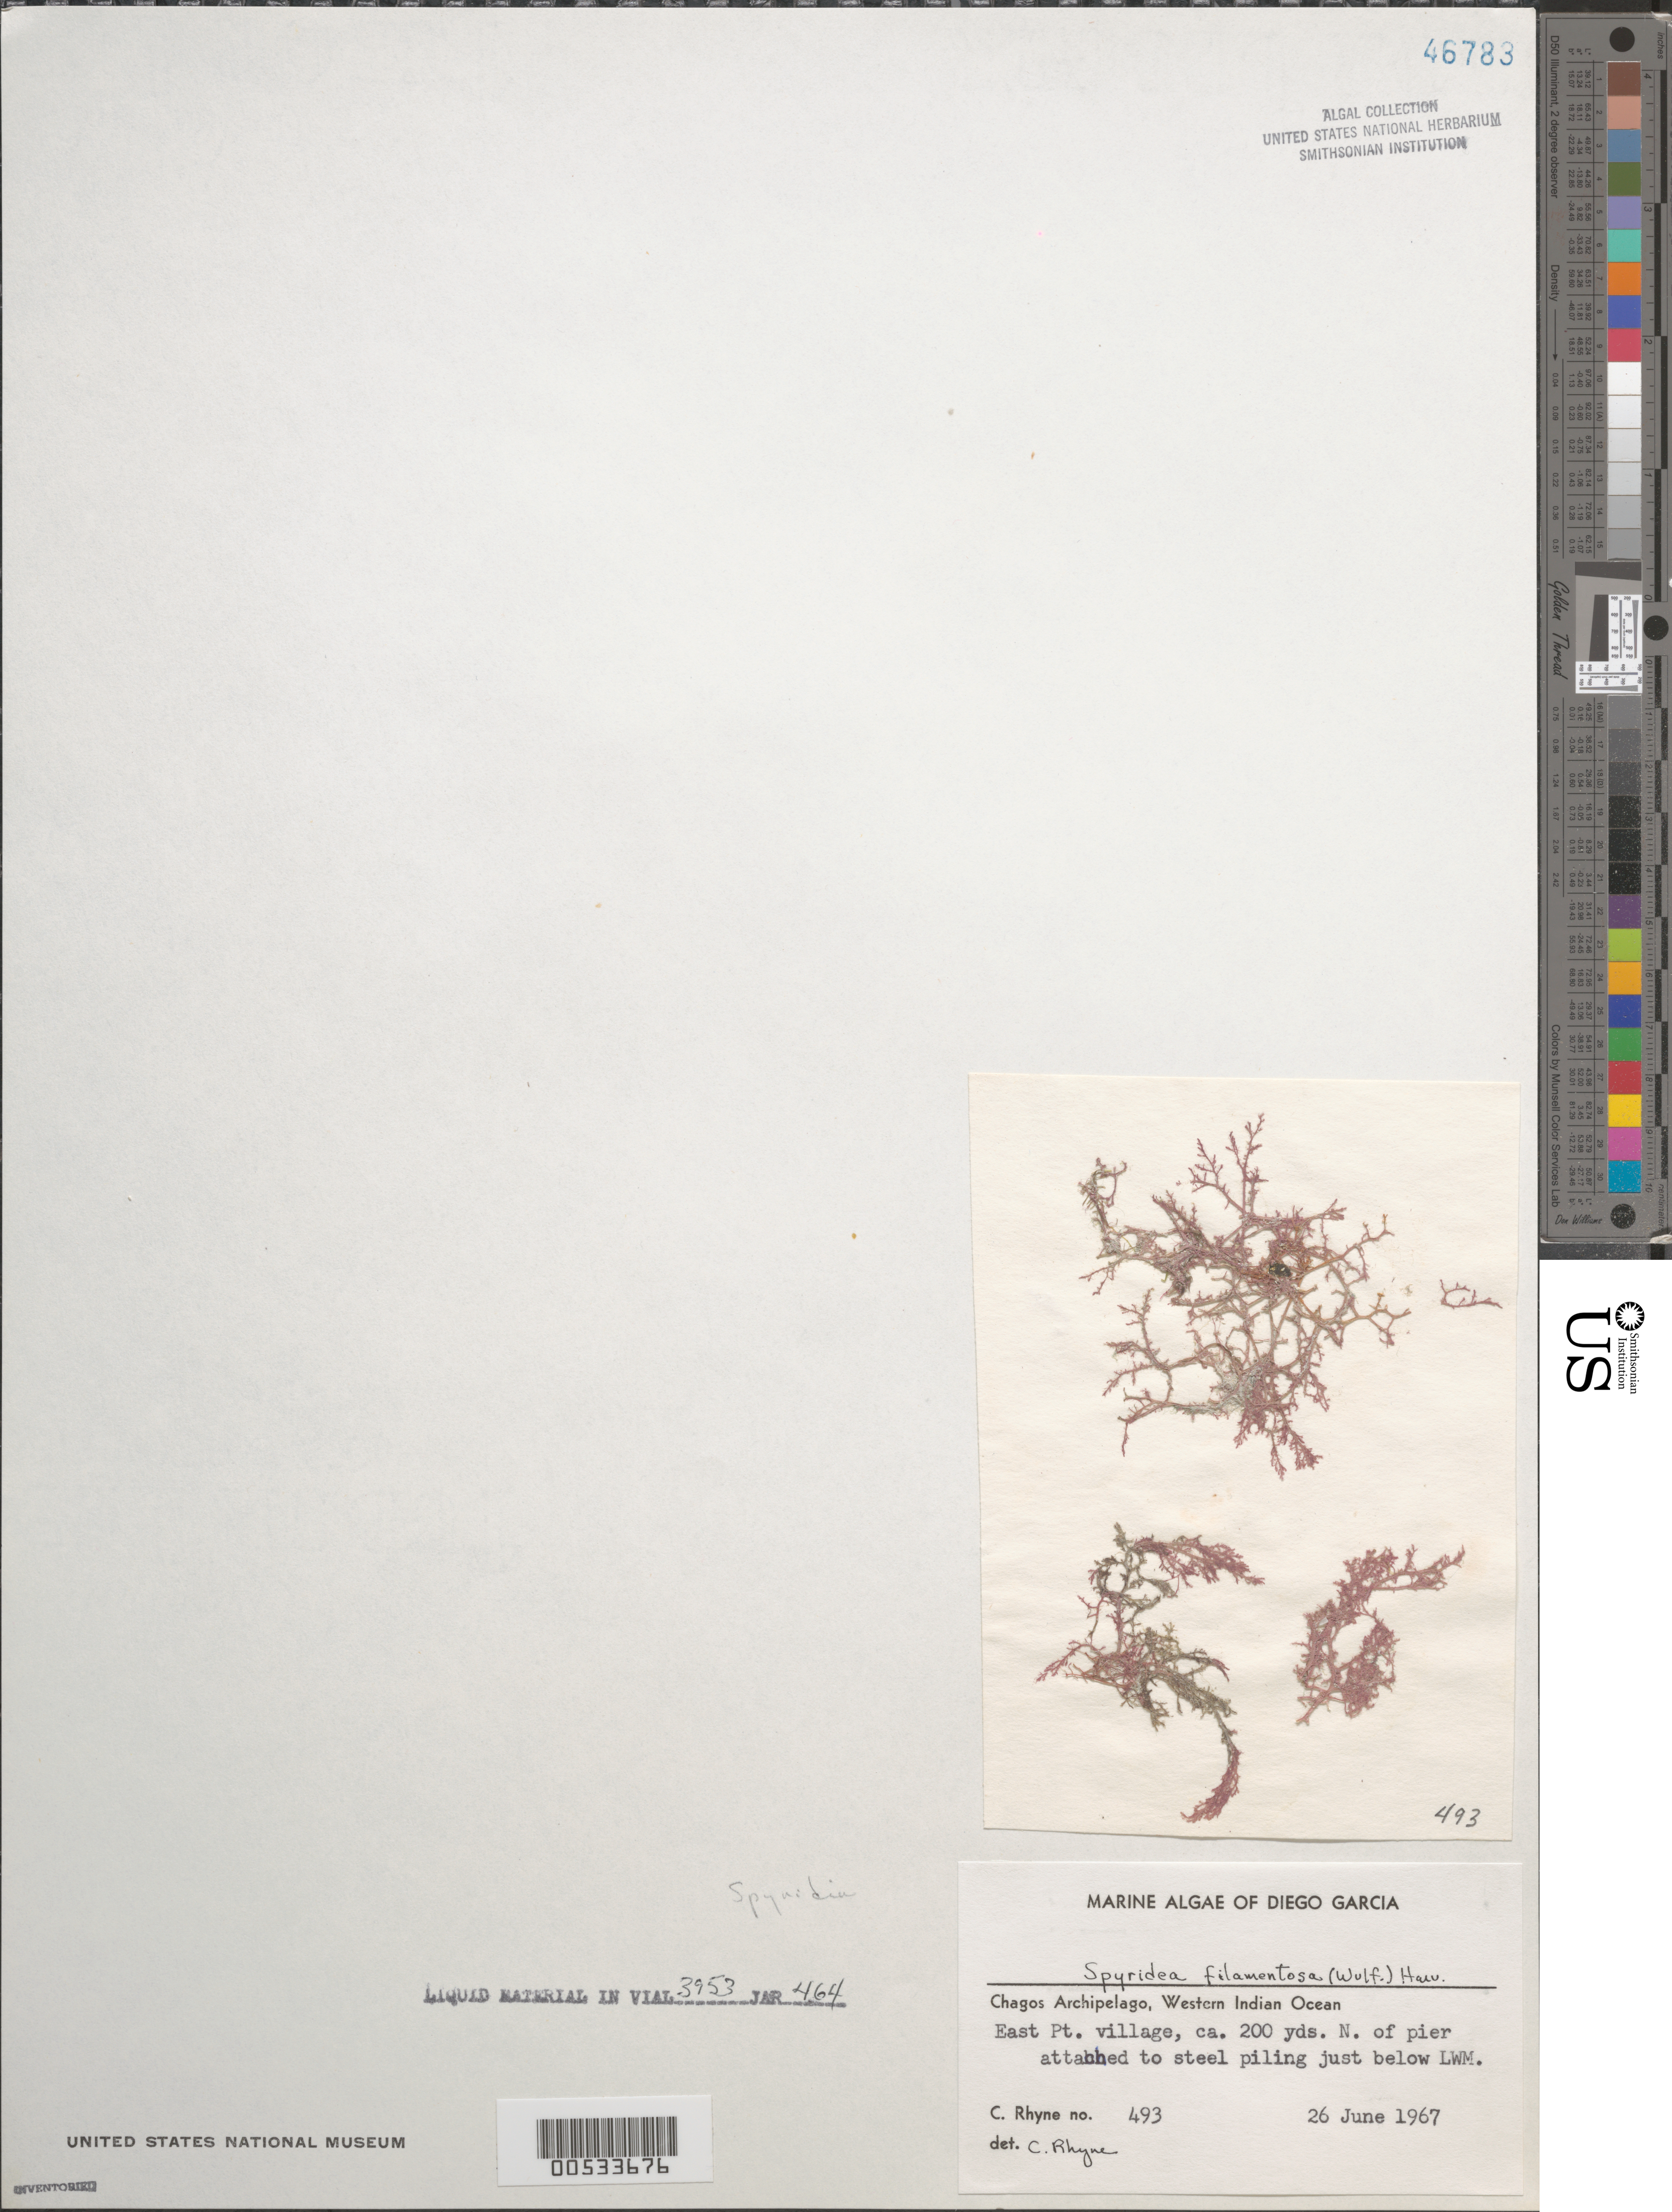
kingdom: Plantae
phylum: Rhodophyta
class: Florideophyceae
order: Ceramiales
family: Spyridiaceae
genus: Spyridia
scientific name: Spyridia filamentosa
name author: (Wulfen) Harv.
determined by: Rhyne, C. F.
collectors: C. Rhyne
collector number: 493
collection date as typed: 26 Jun 1967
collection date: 1967-06-26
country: British Indian Ocean Territory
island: Diego Garcia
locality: East Point Village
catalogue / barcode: US 46783